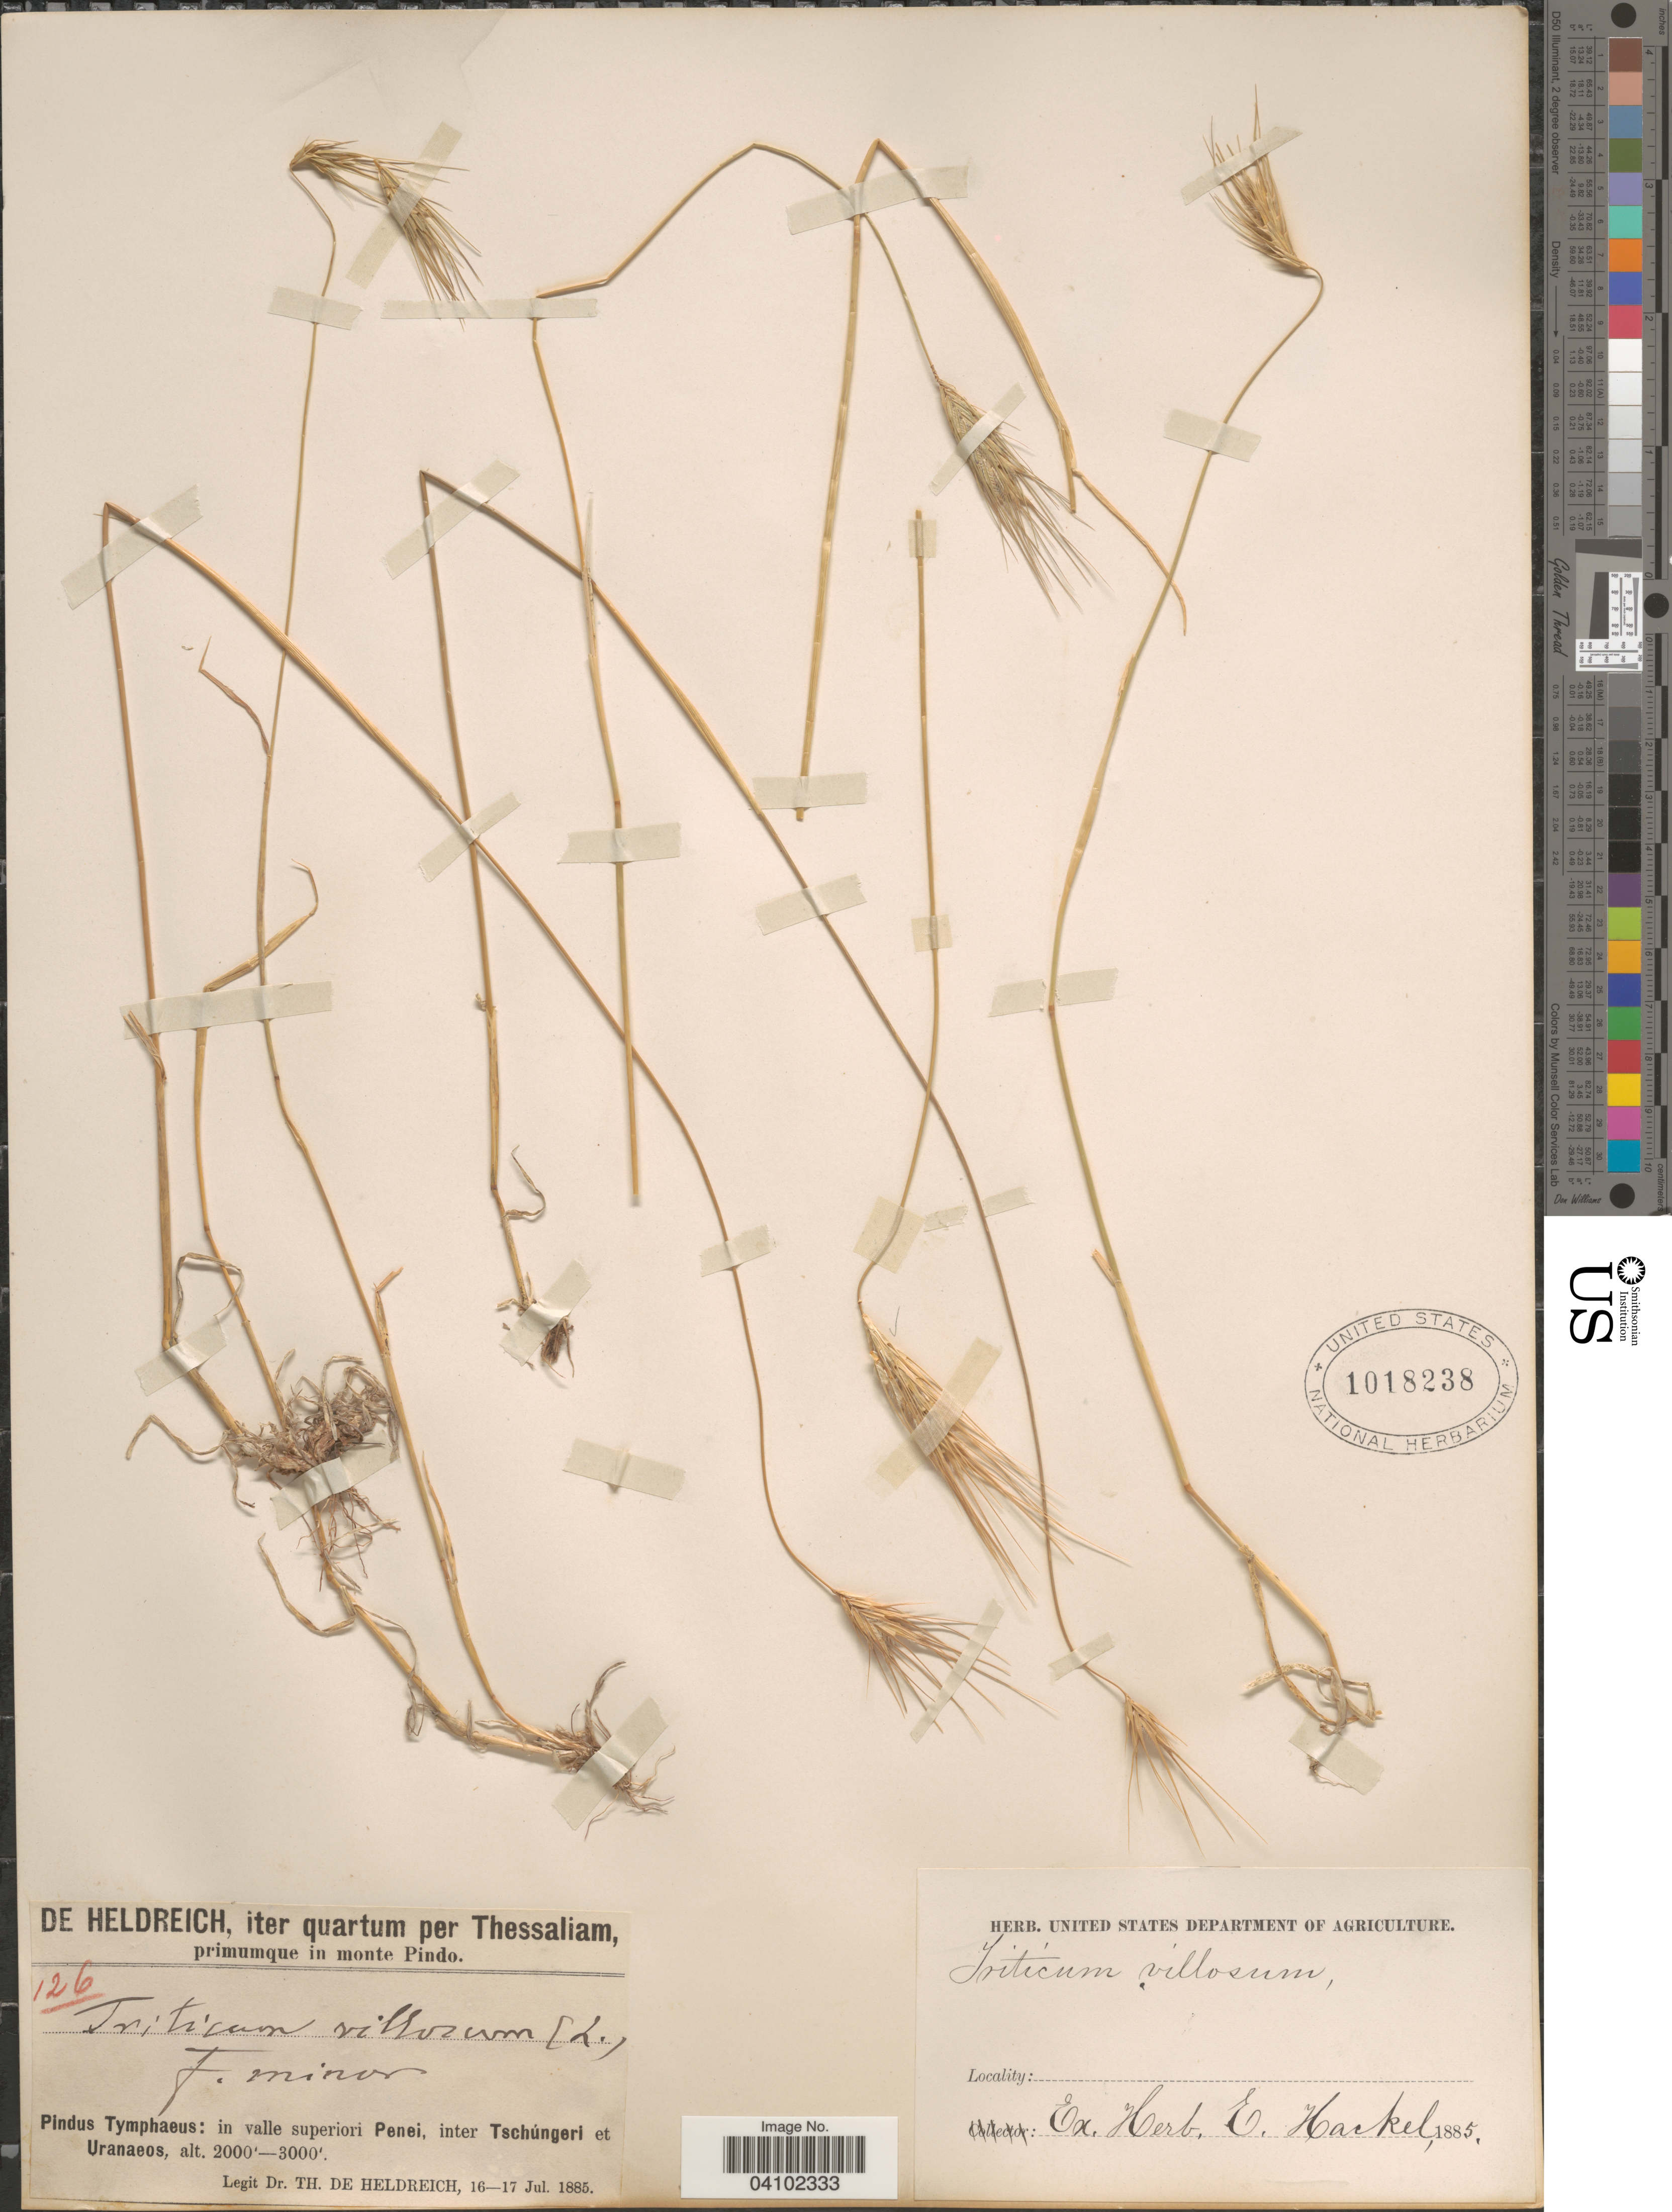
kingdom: Plantae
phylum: Tracheophyta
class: Liliopsida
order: Poales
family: Poaceae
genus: Dasypyrum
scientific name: Dasypyrum villosum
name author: (L.) Candargy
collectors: T. De Heldreich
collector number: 126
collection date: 1885-07-16/1885-07-17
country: Greece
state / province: Thessaly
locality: Iter quartum per Thessaliam, primumque in monte Pindo. Pindus Tymphaeus: in valle superiori Penei, inter Tschúngeri et Uranaeos.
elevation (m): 610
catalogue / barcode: US 1018238